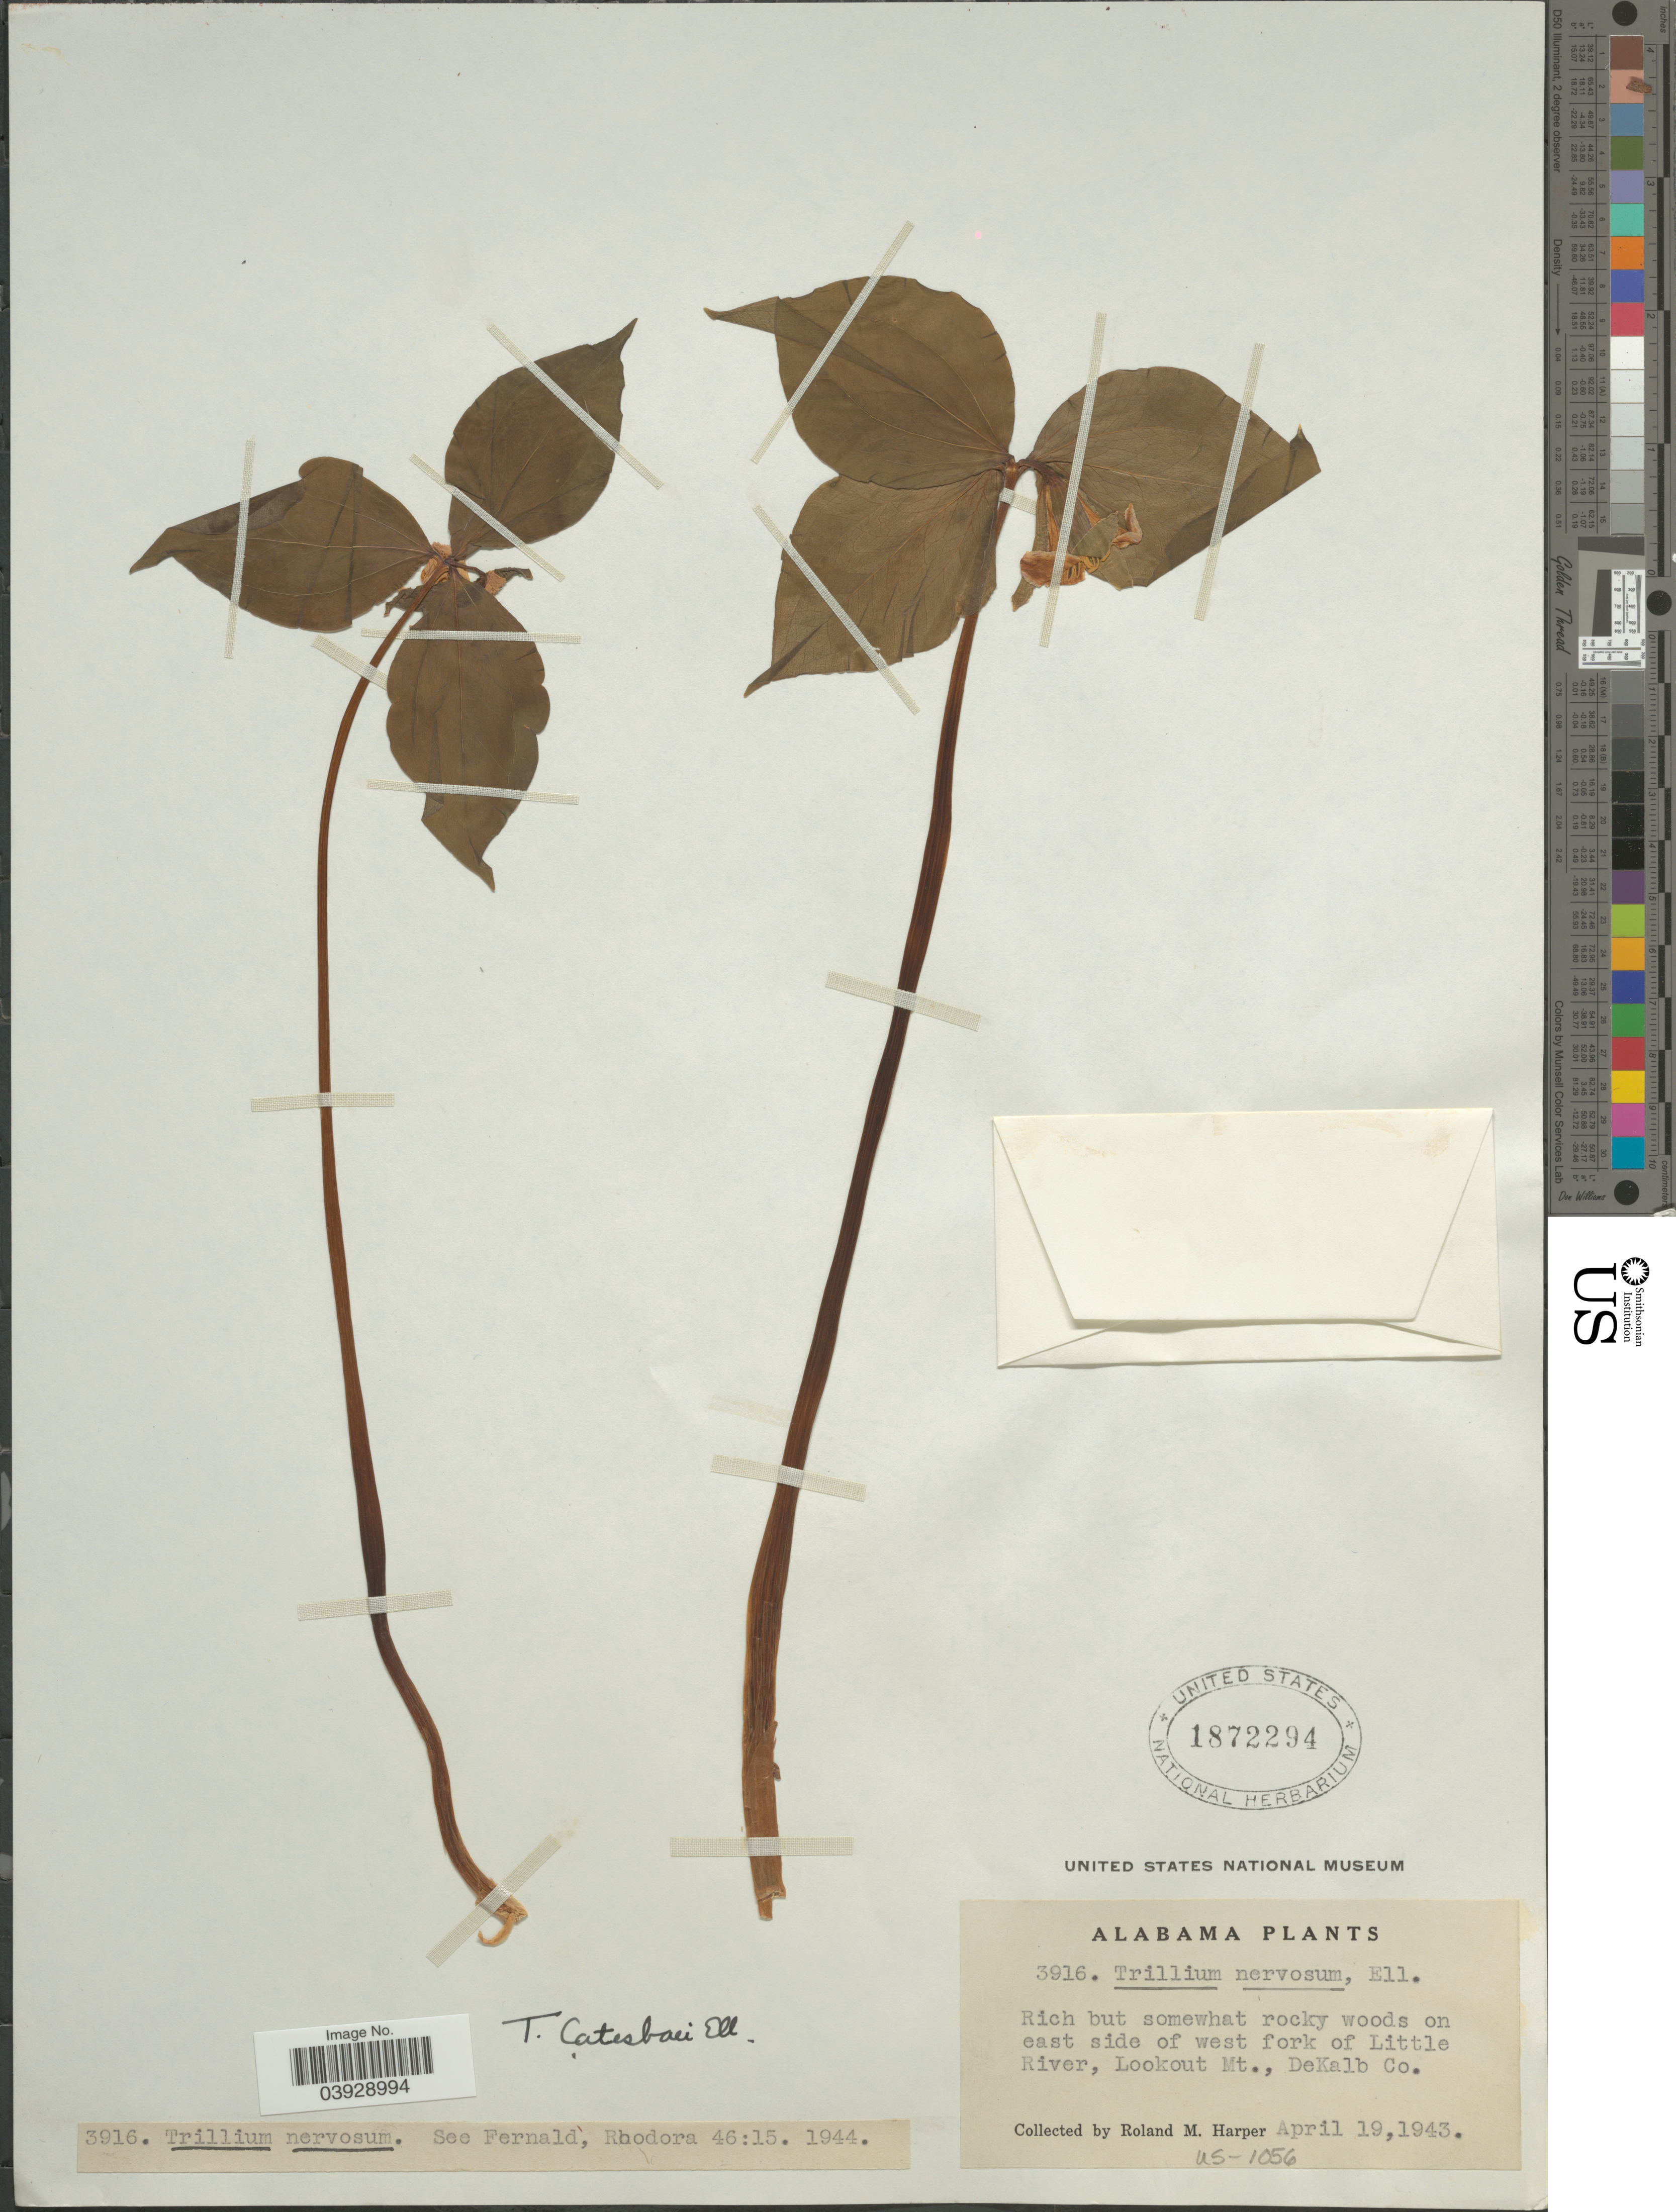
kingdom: Plantae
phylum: Tracheophyta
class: Liliopsida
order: Liliales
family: Melanthiaceae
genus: Trillium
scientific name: Trillium catesbaei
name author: Elliott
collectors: R. M. Harper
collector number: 3916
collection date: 1943-04-19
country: United States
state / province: Alabama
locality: On east side of west fork of Little River, Lookout Mt., DeKalb Co.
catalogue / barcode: US 1872294